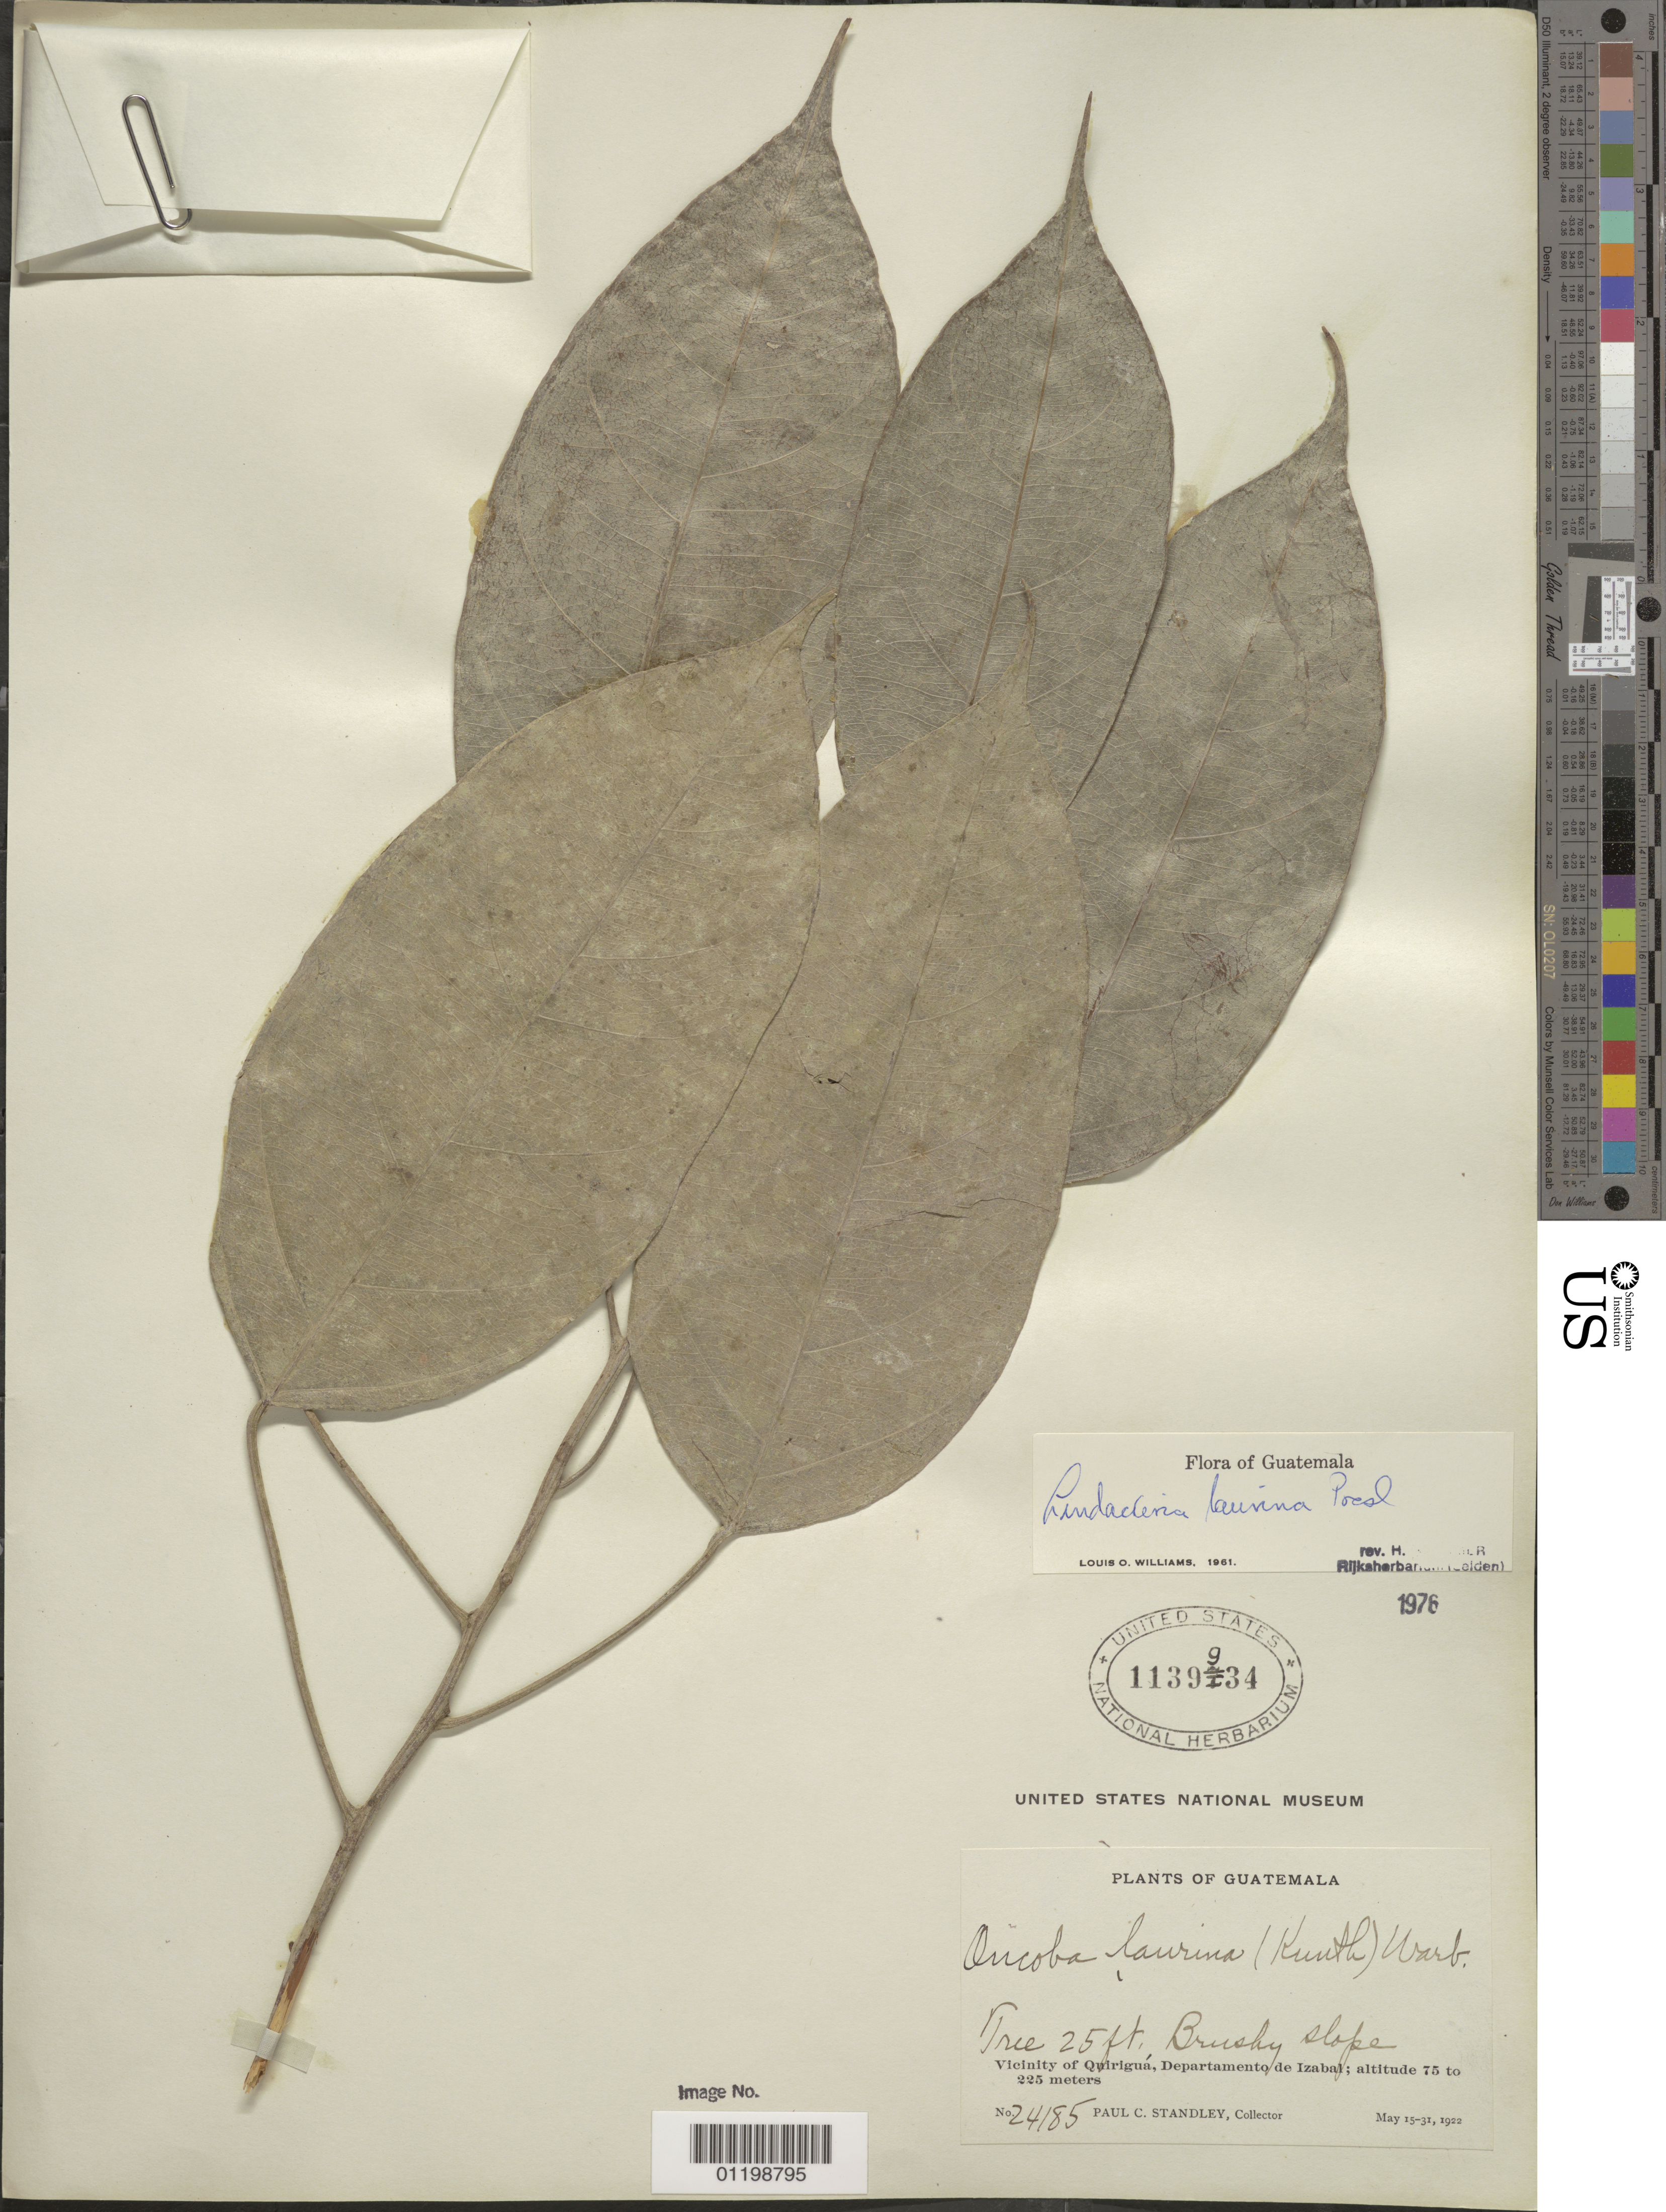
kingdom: Plantae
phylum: Tracheophyta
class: Magnoliopsida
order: Malpighiales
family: Achariaceae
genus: Lindackeria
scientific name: Lindackeria laurina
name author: C. Presl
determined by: Williams, Louis O.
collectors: P. C. Standley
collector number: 24185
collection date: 1922-05-15/1922-05-31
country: Guatemala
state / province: Izabal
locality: Vicinity of Quirigua.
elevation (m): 75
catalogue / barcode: US 1139934